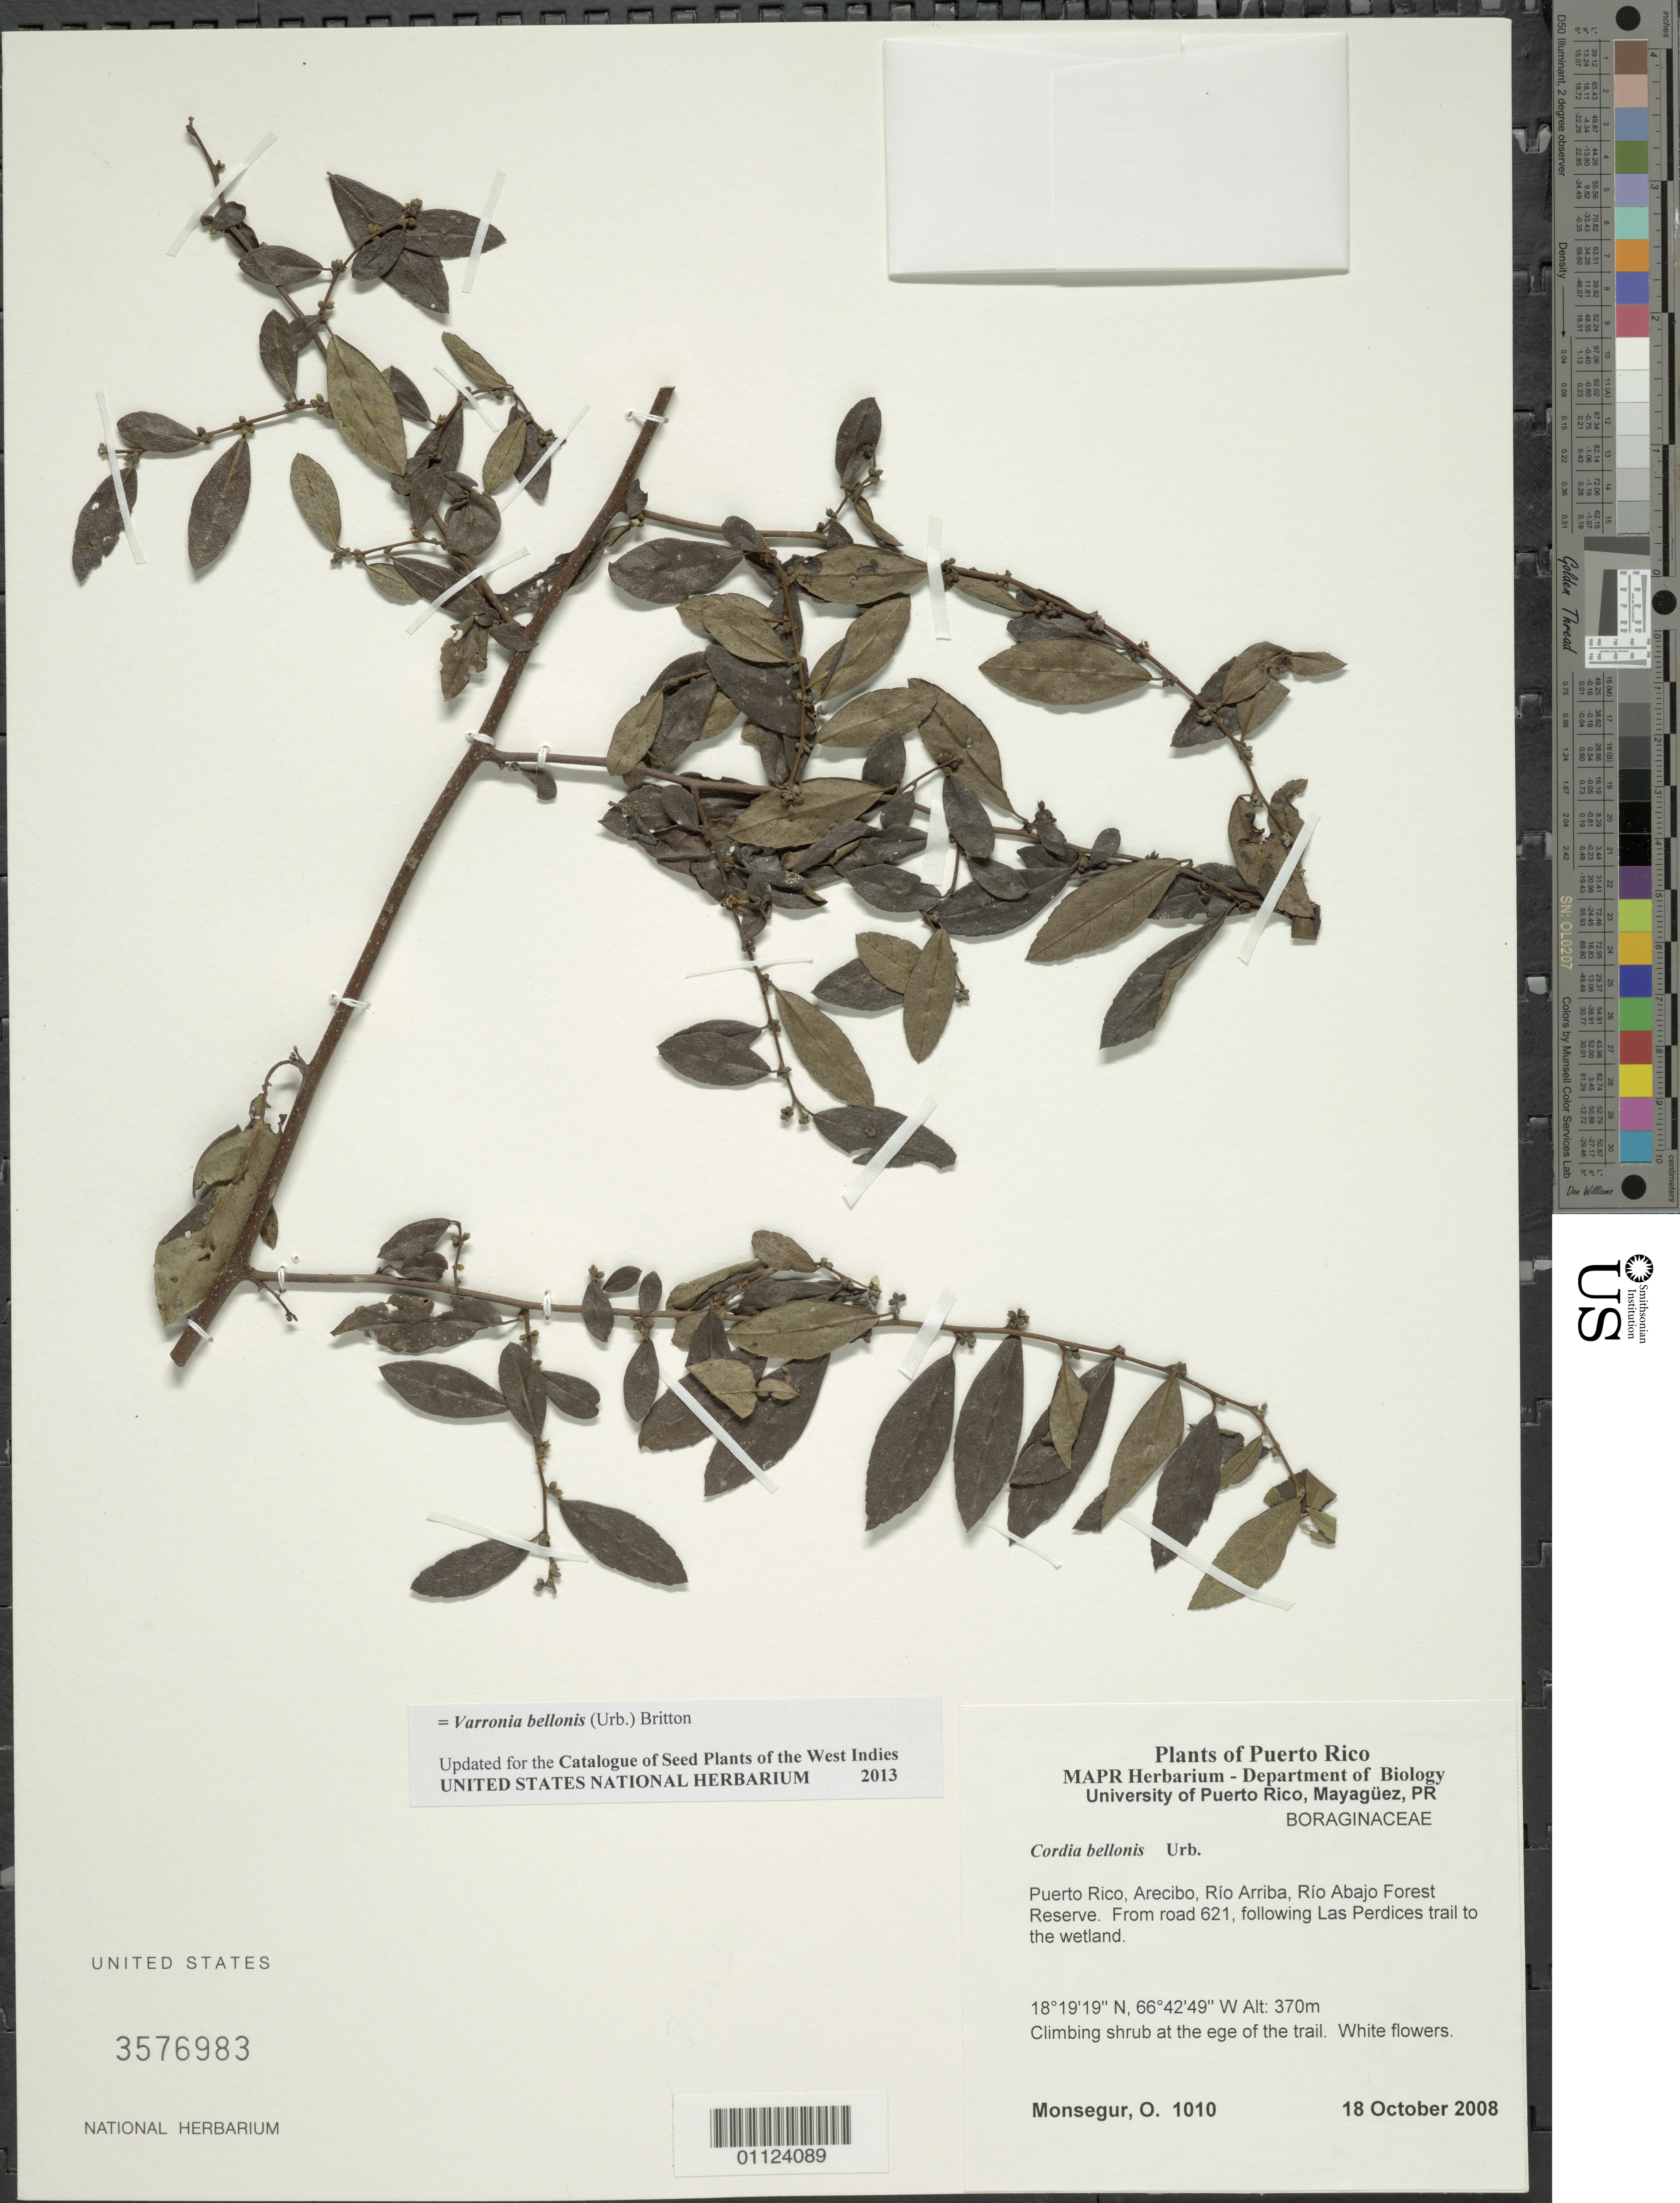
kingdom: Plantae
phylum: Tracheophyta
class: Magnoliopsida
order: Boraginales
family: Cordiaceae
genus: Varronia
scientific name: Varronia bellonis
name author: (Urb.) Britton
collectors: O. Monsegur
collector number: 1010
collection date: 2008-10-18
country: Puerto Rico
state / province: Arecibo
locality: Río Arriba, Río Abajo Forest Reserve; from Road 621, following Las Perdices trail to the wetland.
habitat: At the edge of the trail.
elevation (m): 370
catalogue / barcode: US 3576983